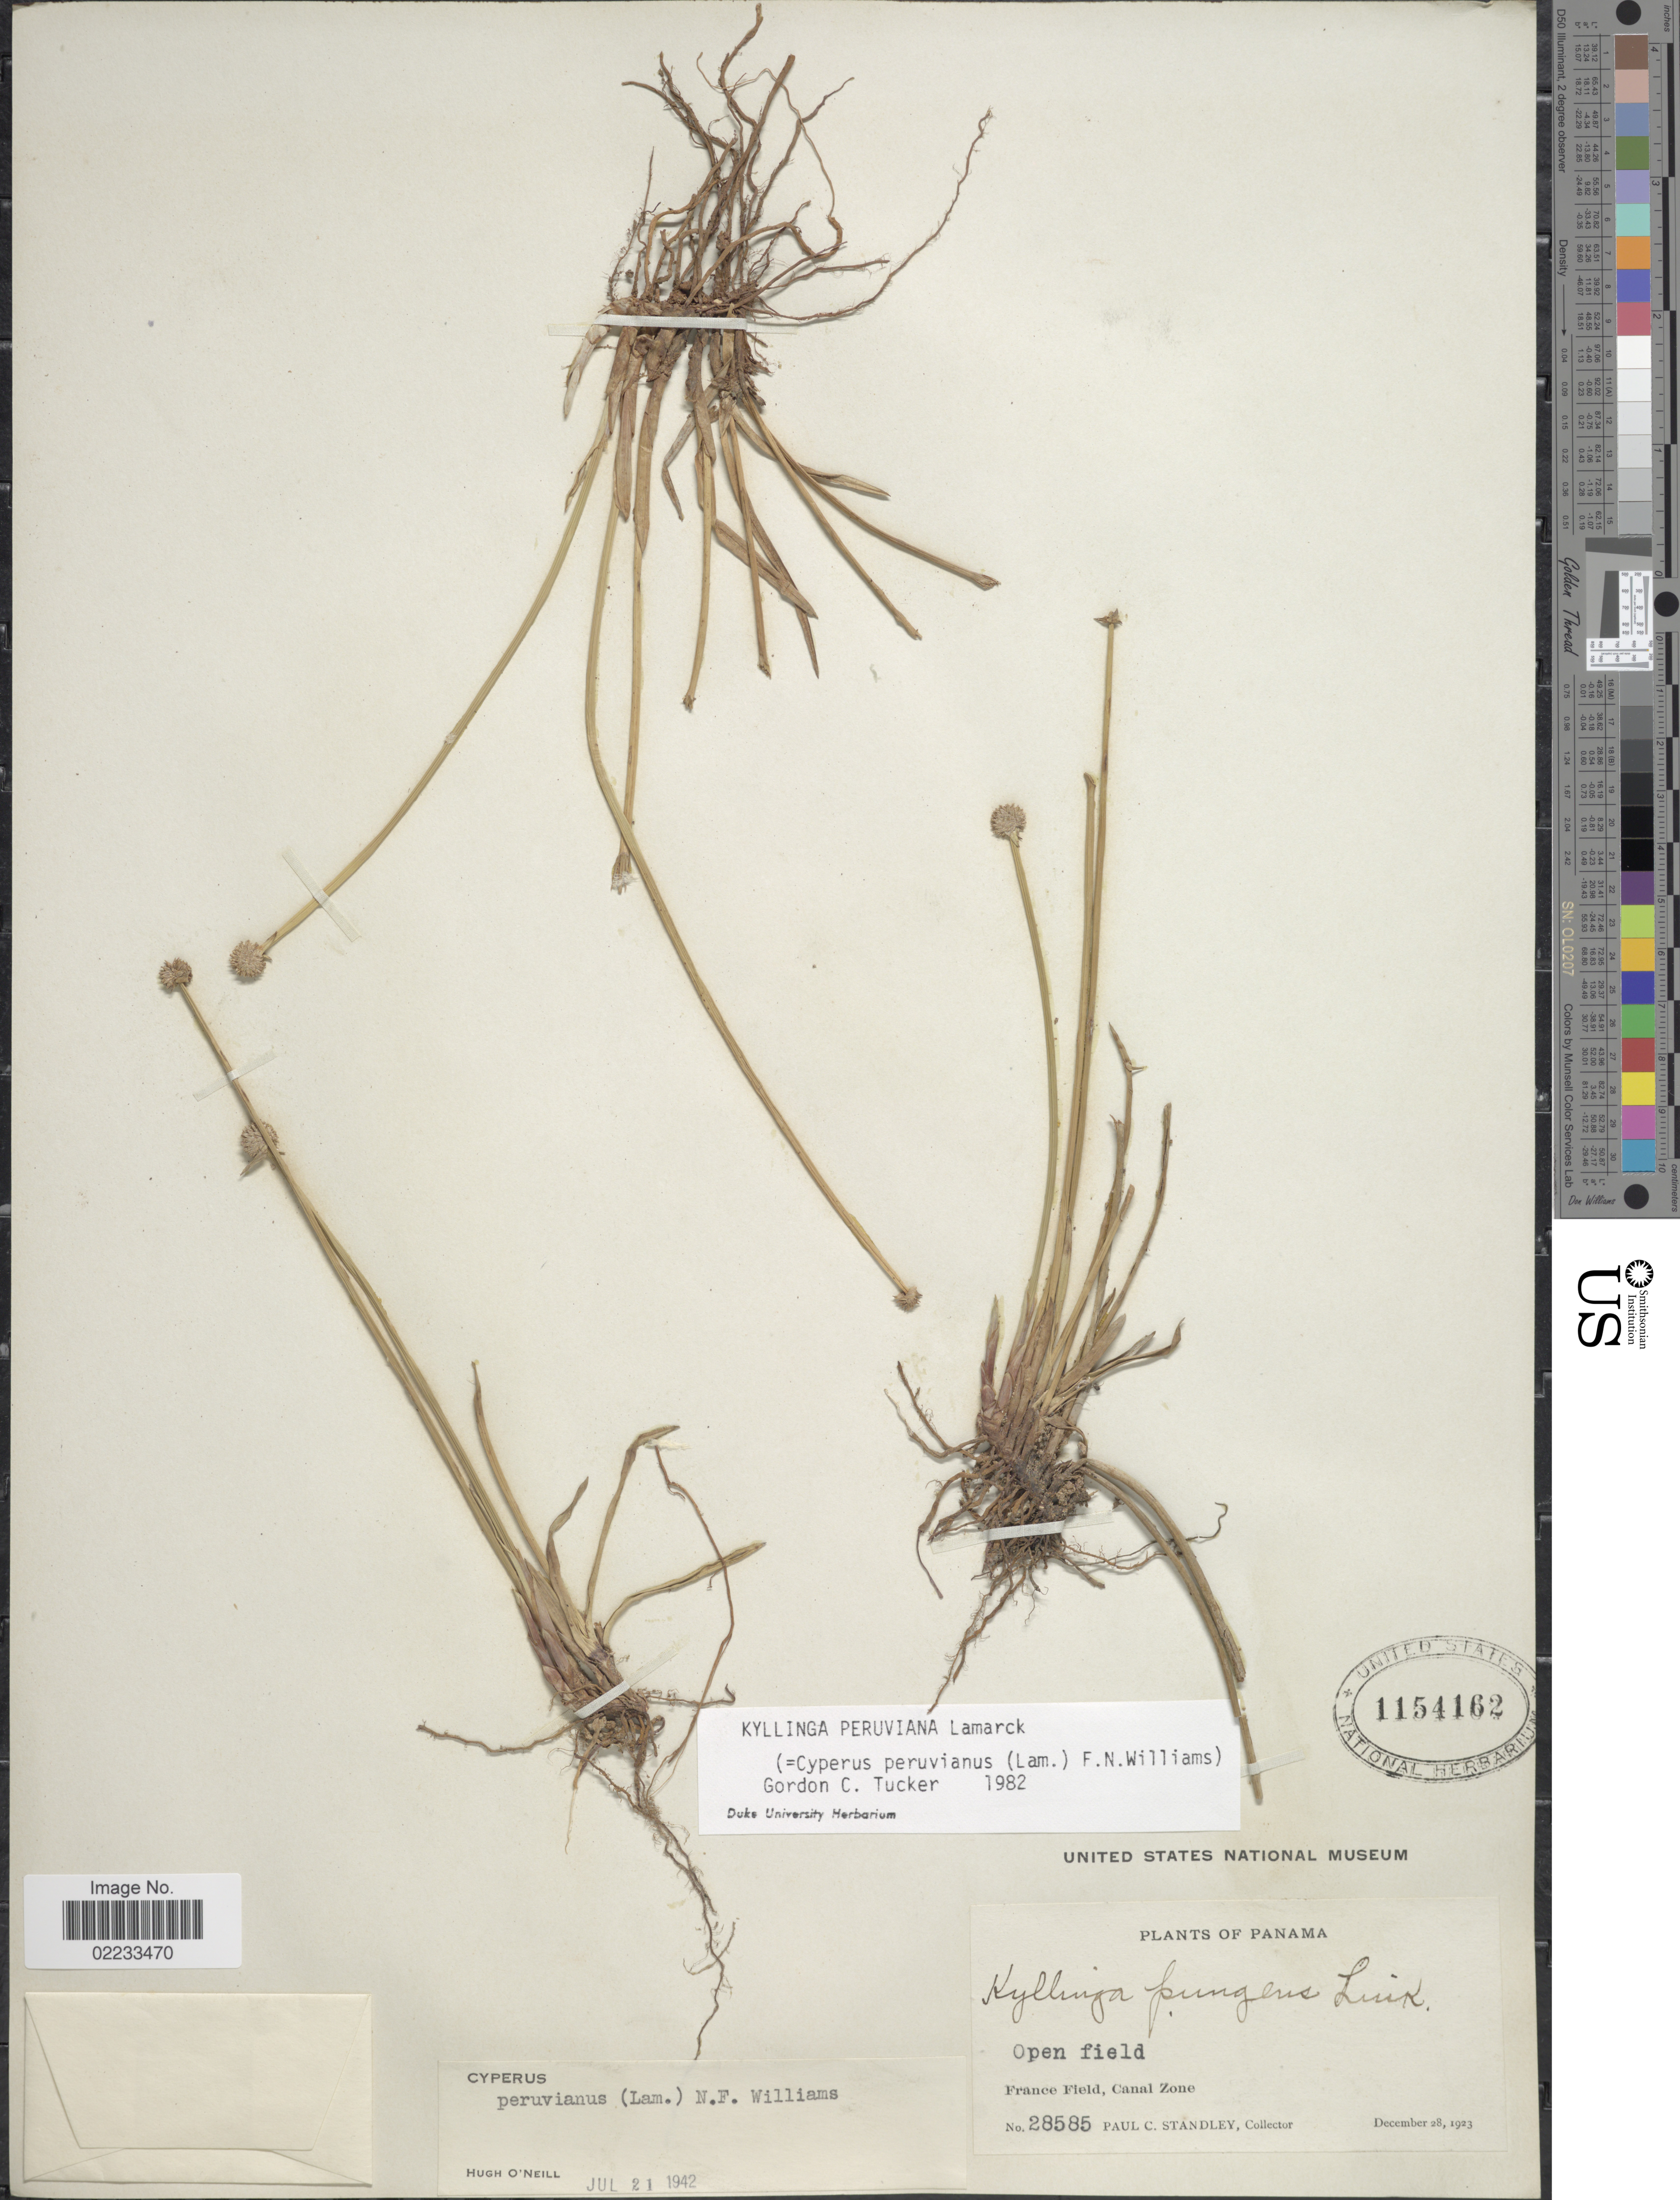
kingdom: Plantae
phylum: Tracheophyta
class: Liliopsida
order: Poales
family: Cyperaceae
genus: Cyperus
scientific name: Cyperus tibialis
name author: (Poit. ex Ledeb.) Govaerts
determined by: Strong, Mark T., (BOT), Smithsonian Institution - National Museum of Natural History (UNITED STATES)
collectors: P. C. Standley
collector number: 28585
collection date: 1923-12-28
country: Panama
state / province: Colón / Panamá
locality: France Field, Canal Zone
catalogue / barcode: US 1154162